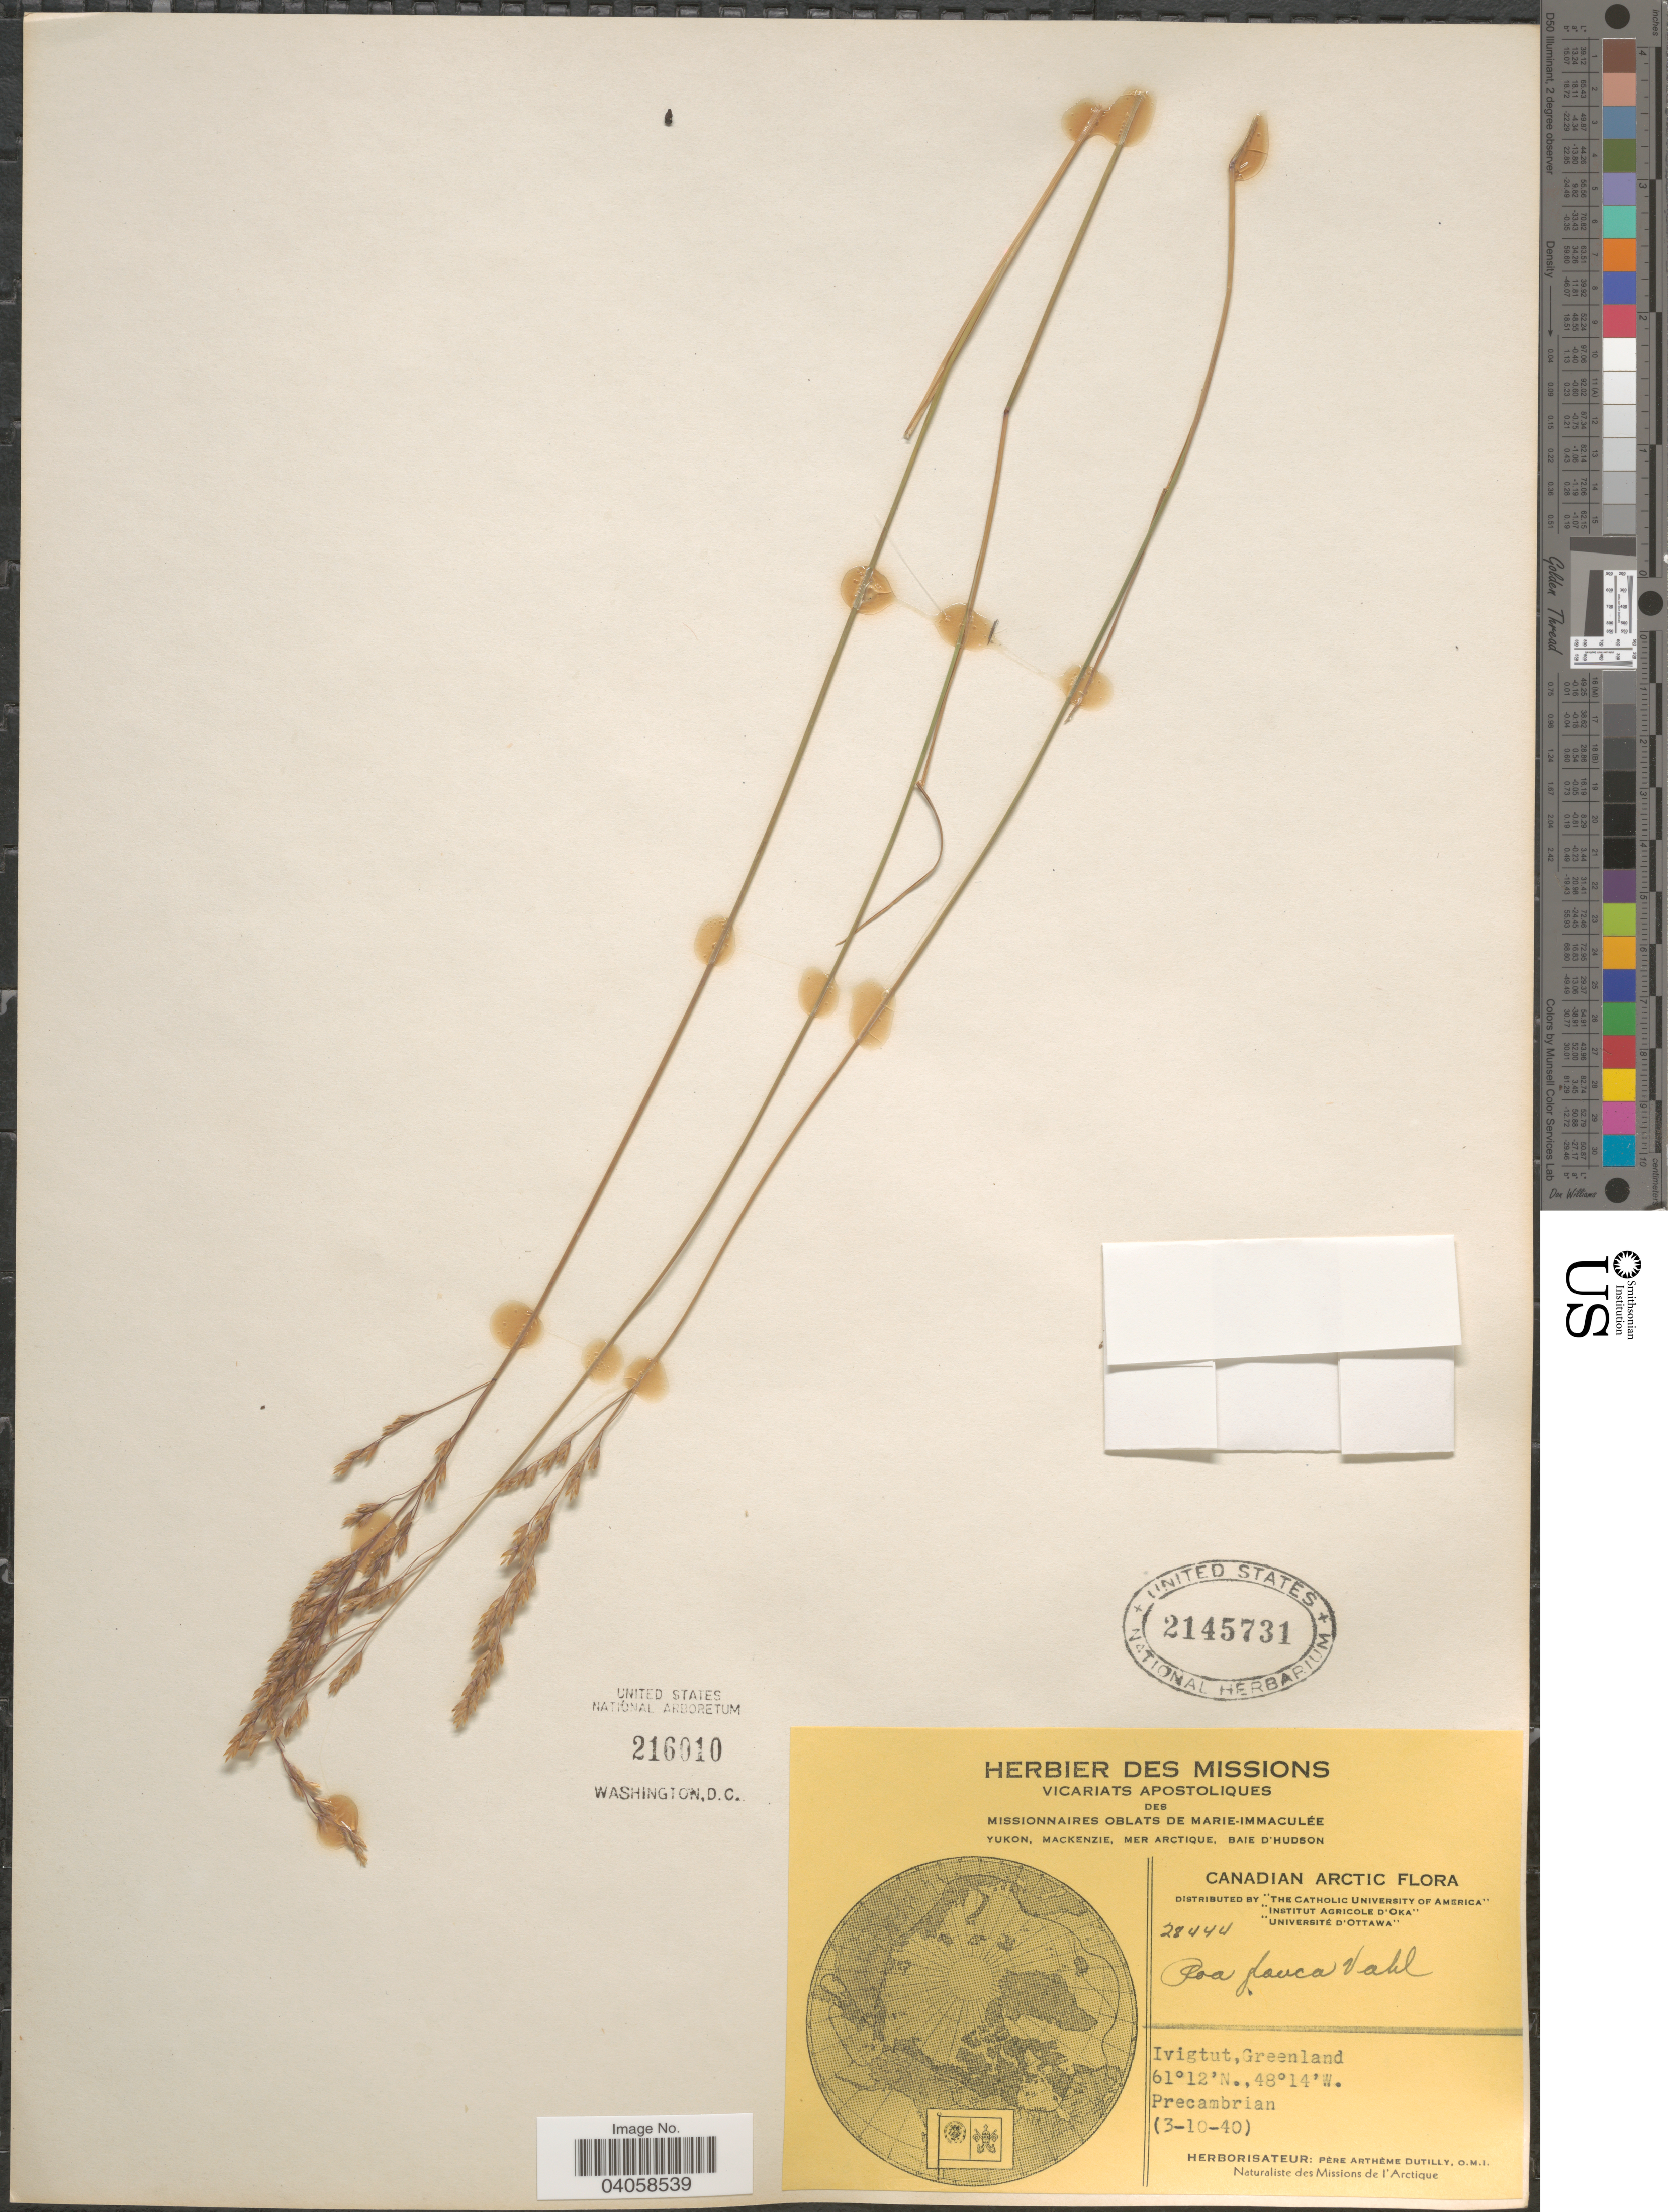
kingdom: Plantae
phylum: Tracheophyta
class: Liliopsida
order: Poales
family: Poaceae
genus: Poa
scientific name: Poa glauca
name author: Vahl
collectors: P. Dutilly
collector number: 28444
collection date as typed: Transcribed d/m/y: 3/10/40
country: Greenland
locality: Ivigtut, Greenland.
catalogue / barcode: US 2145731